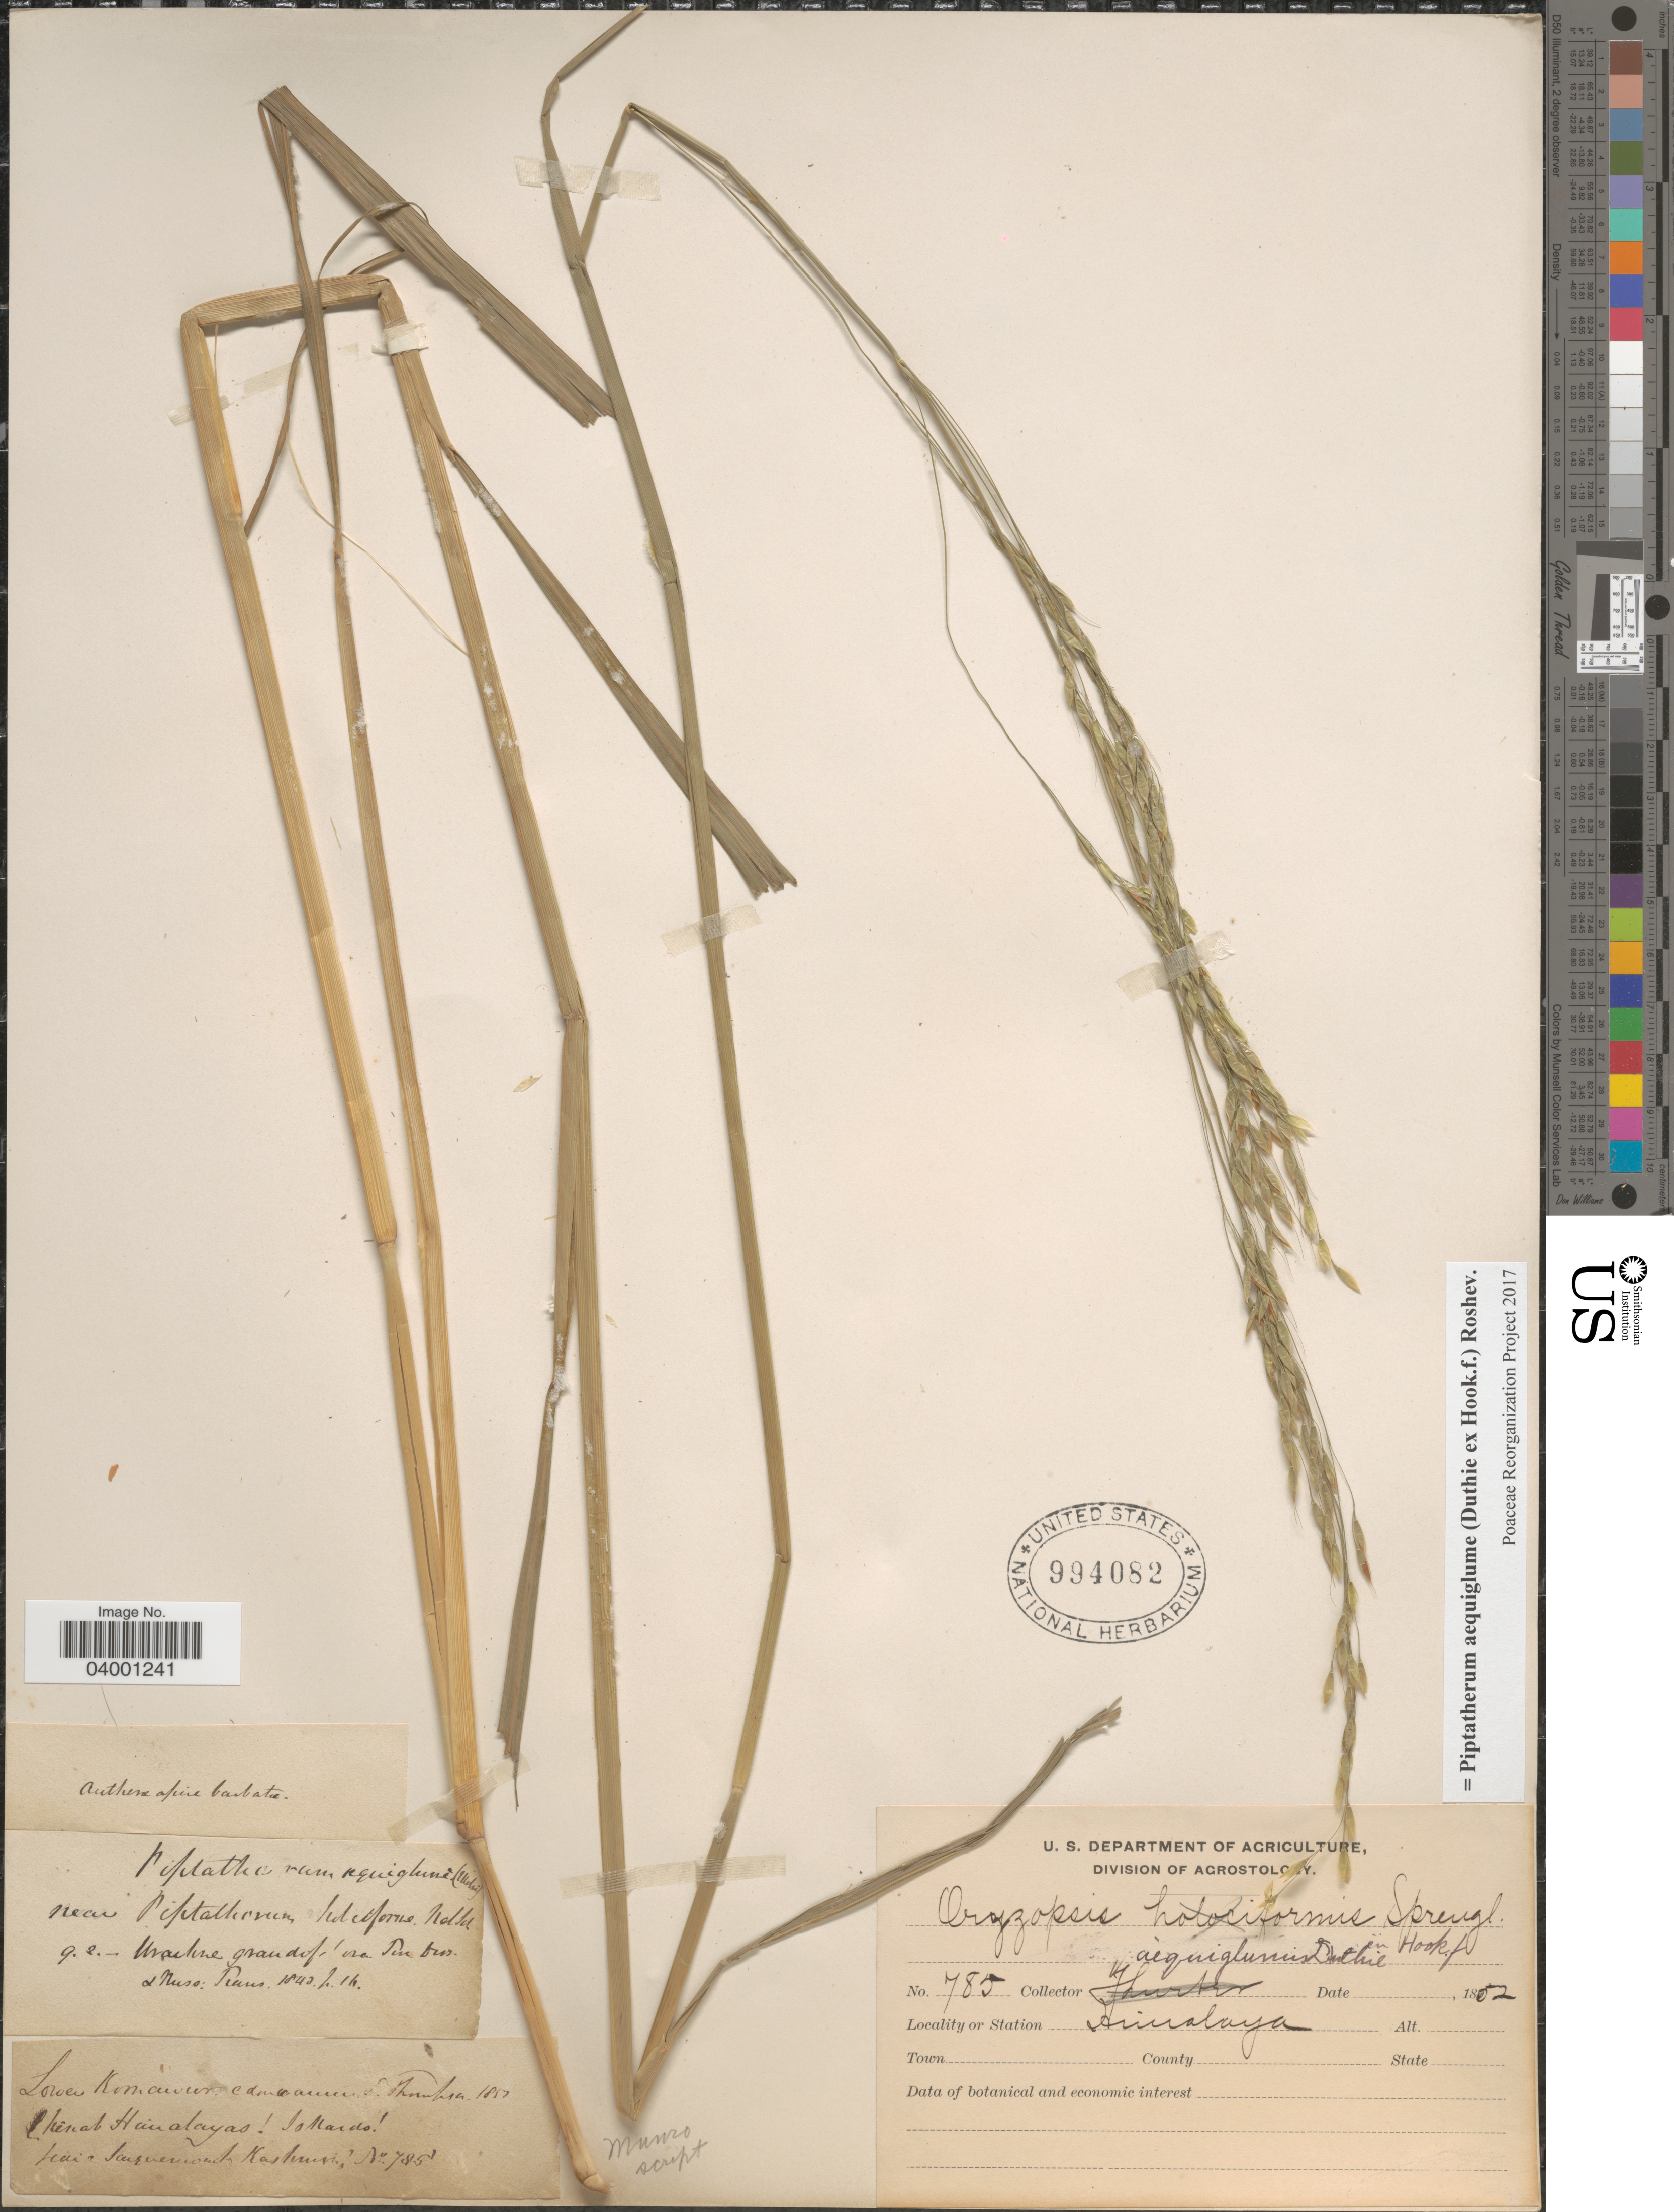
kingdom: Plantae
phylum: Tracheophyta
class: Liliopsida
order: Poales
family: Poaceae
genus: Piptatherum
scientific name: Piptatherum aequiglume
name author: (Duthie ex Hook. f.) Roshev.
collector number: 785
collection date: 1852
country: India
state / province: Jammu and Kashmir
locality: Lower Komawur. Chinab Himalayas. Islands. Near Saumermont, Kashmir. [interpreted]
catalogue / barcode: US 994082